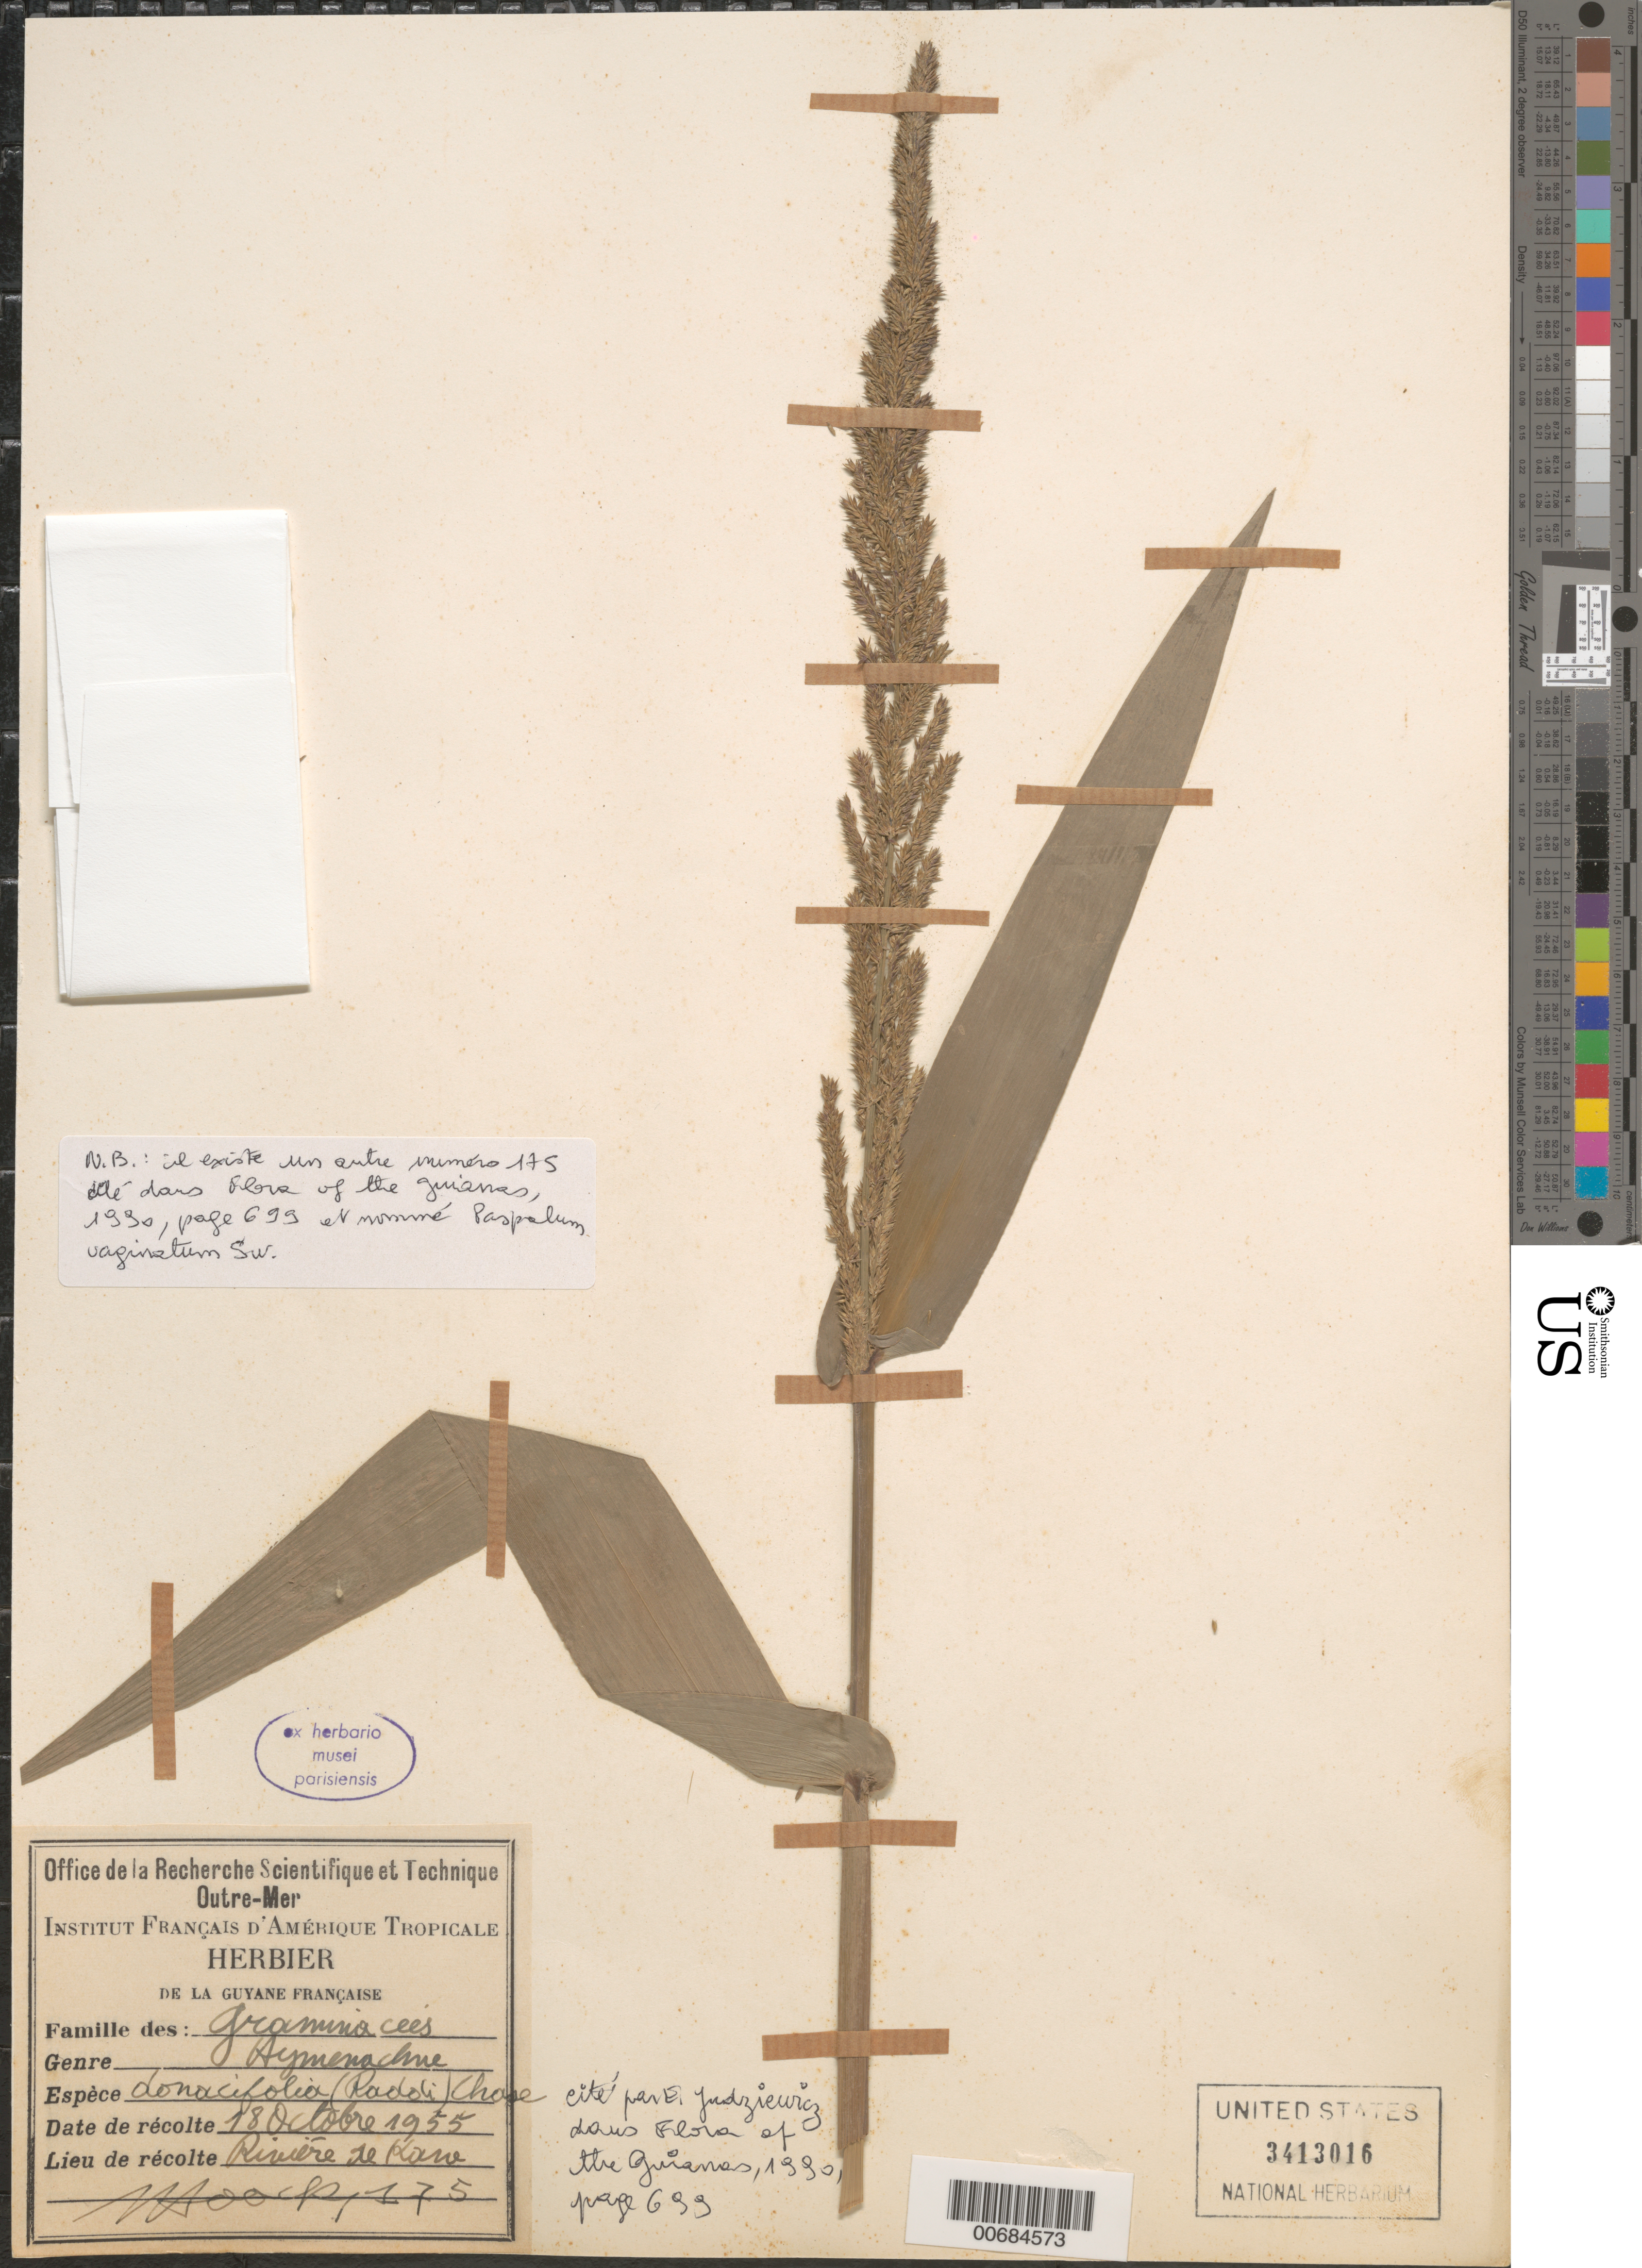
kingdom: Plantae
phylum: Tracheophyta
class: Liliopsida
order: Poales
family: Poaceae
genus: Hymenachne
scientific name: Hymenachne donacifolia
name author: (Raddi) Chase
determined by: Judziewicz, E. J.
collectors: J. Hoock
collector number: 175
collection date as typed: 18-Oct-55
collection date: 1955-10-18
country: French Guiana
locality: Rivière de Kouru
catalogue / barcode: US 3413016